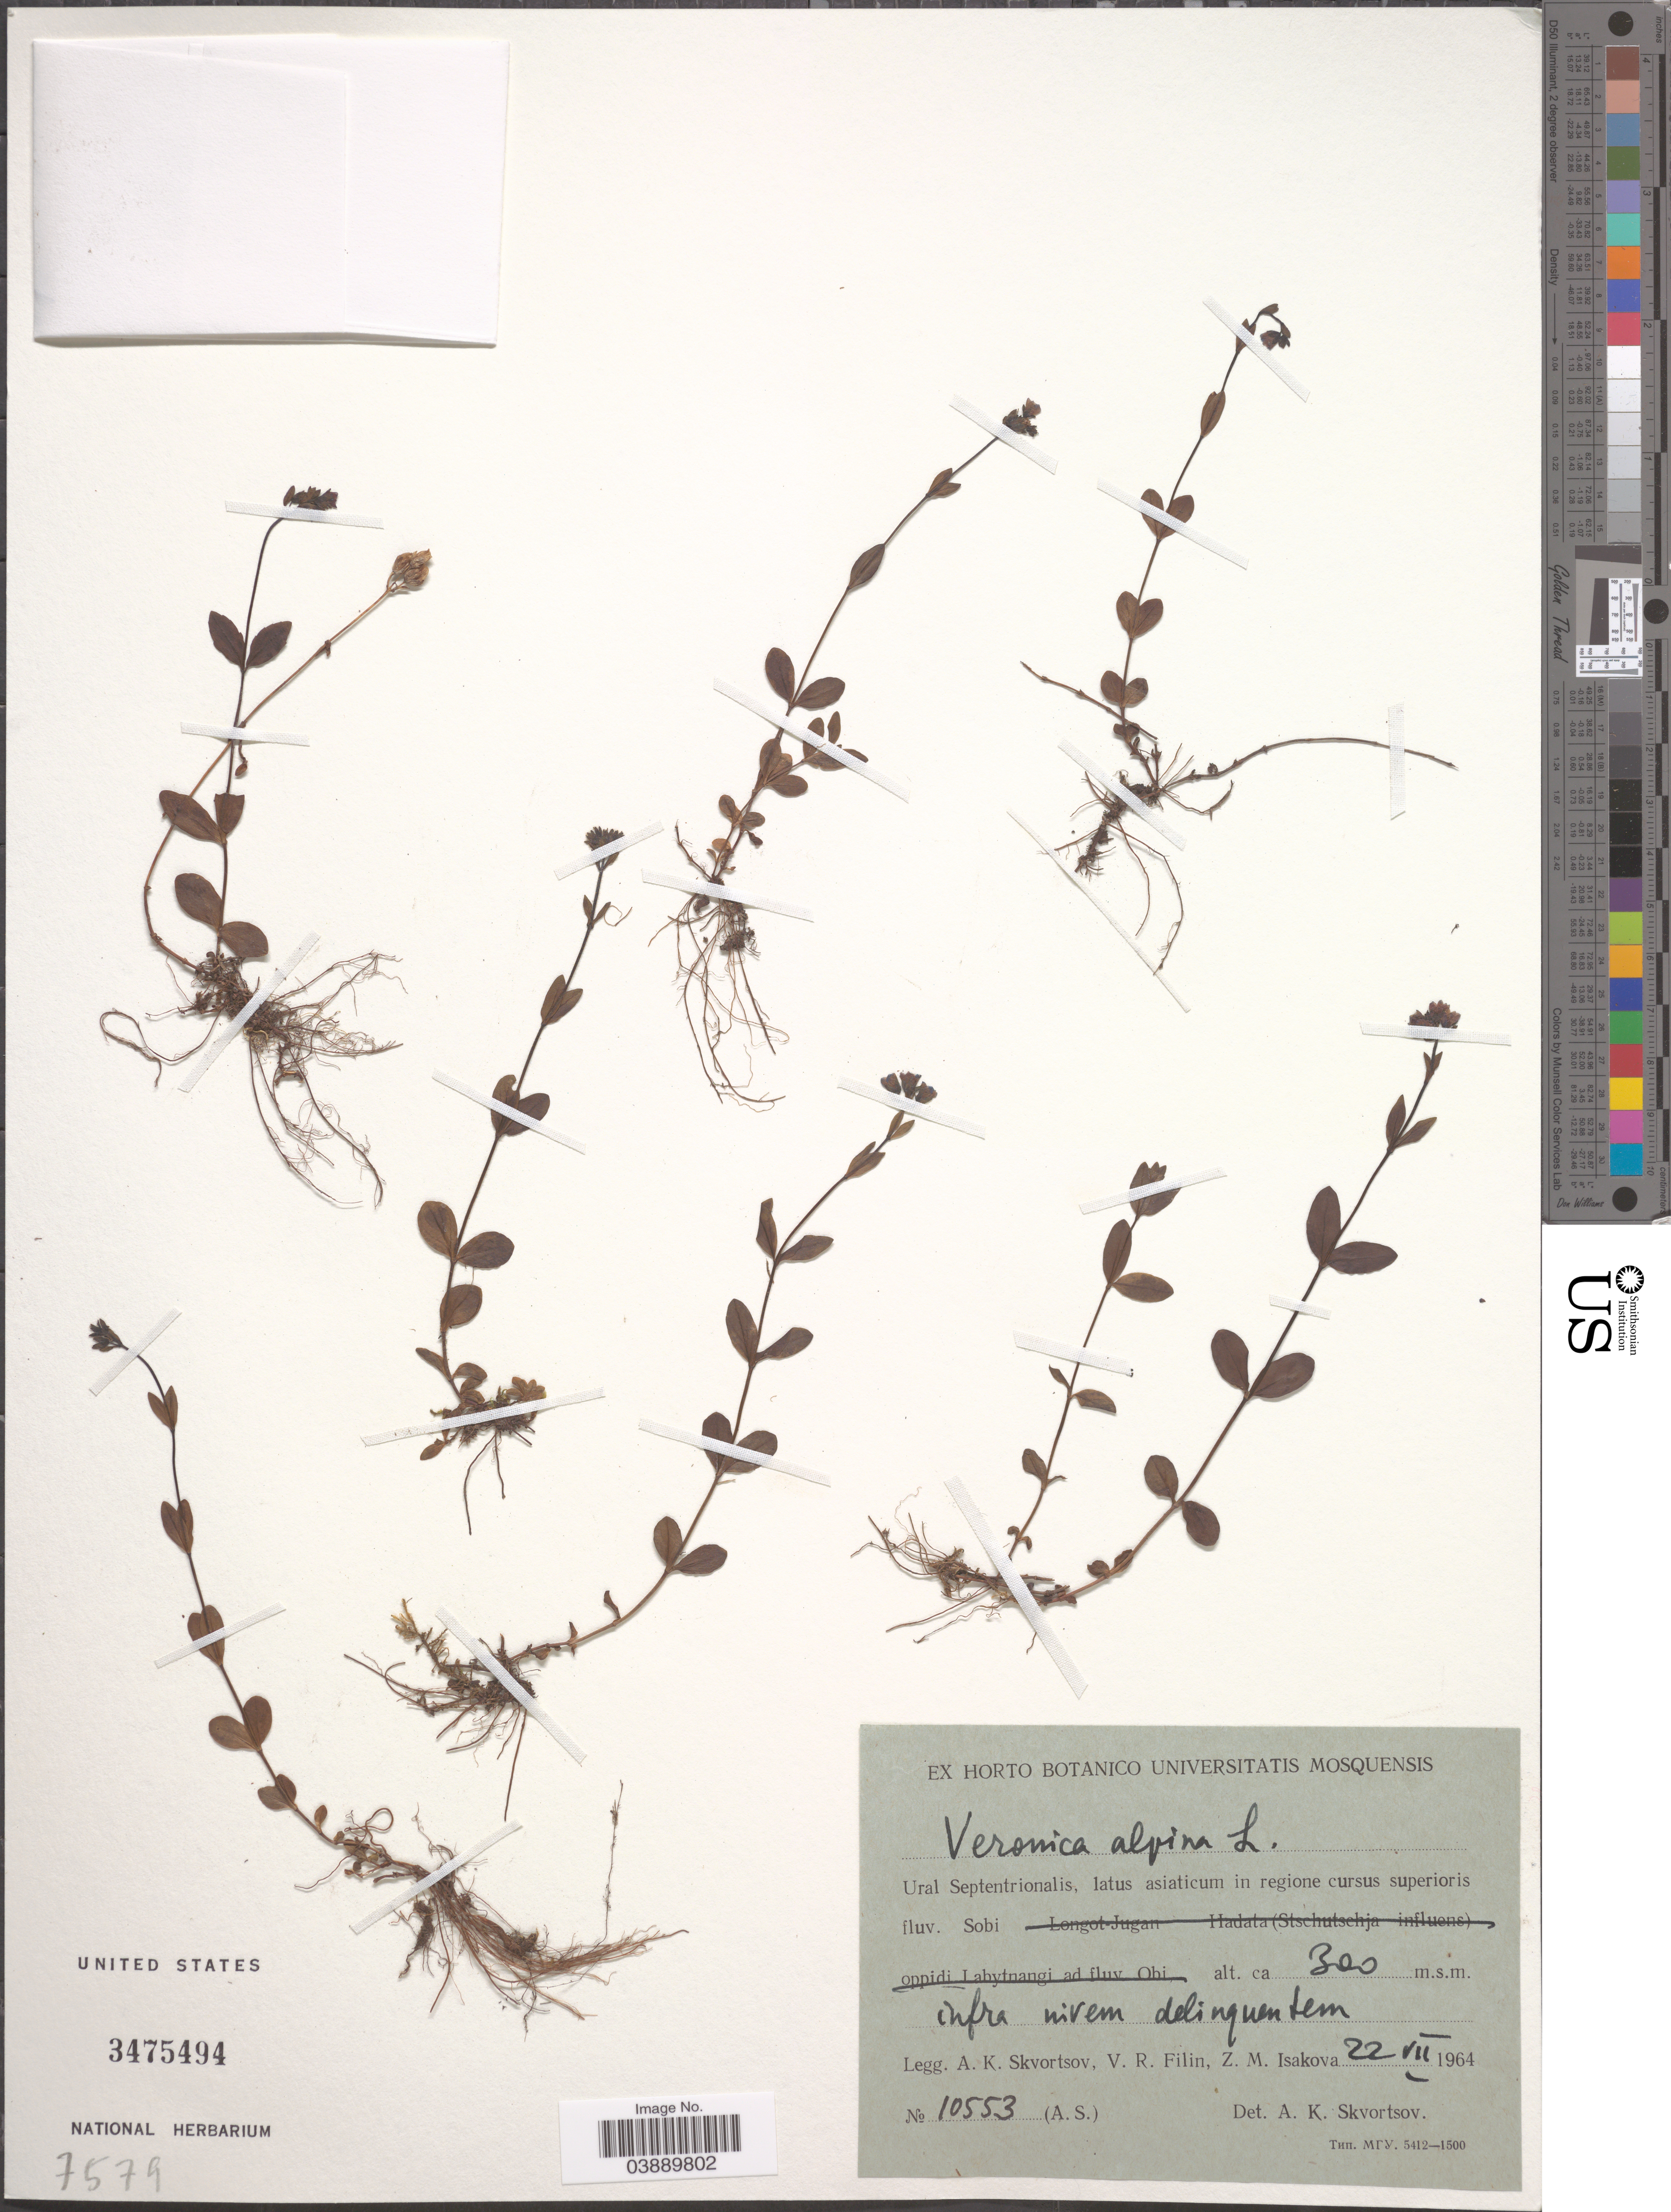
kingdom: Plantae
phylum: Tracheophyta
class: Magnoliopsida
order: Lamiales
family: Plantaginaceae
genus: Veronica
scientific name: Veronica alpina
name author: L.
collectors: A. K. Skvortsov, V. Filin & Z. Isakova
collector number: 10553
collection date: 1964-07-22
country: Russian Federation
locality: Ural Septentrionalis, latus asiaticum in regione cursus superiosis fluv. Sobi. Infra nivem delinquentem.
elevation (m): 300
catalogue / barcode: US 3475494